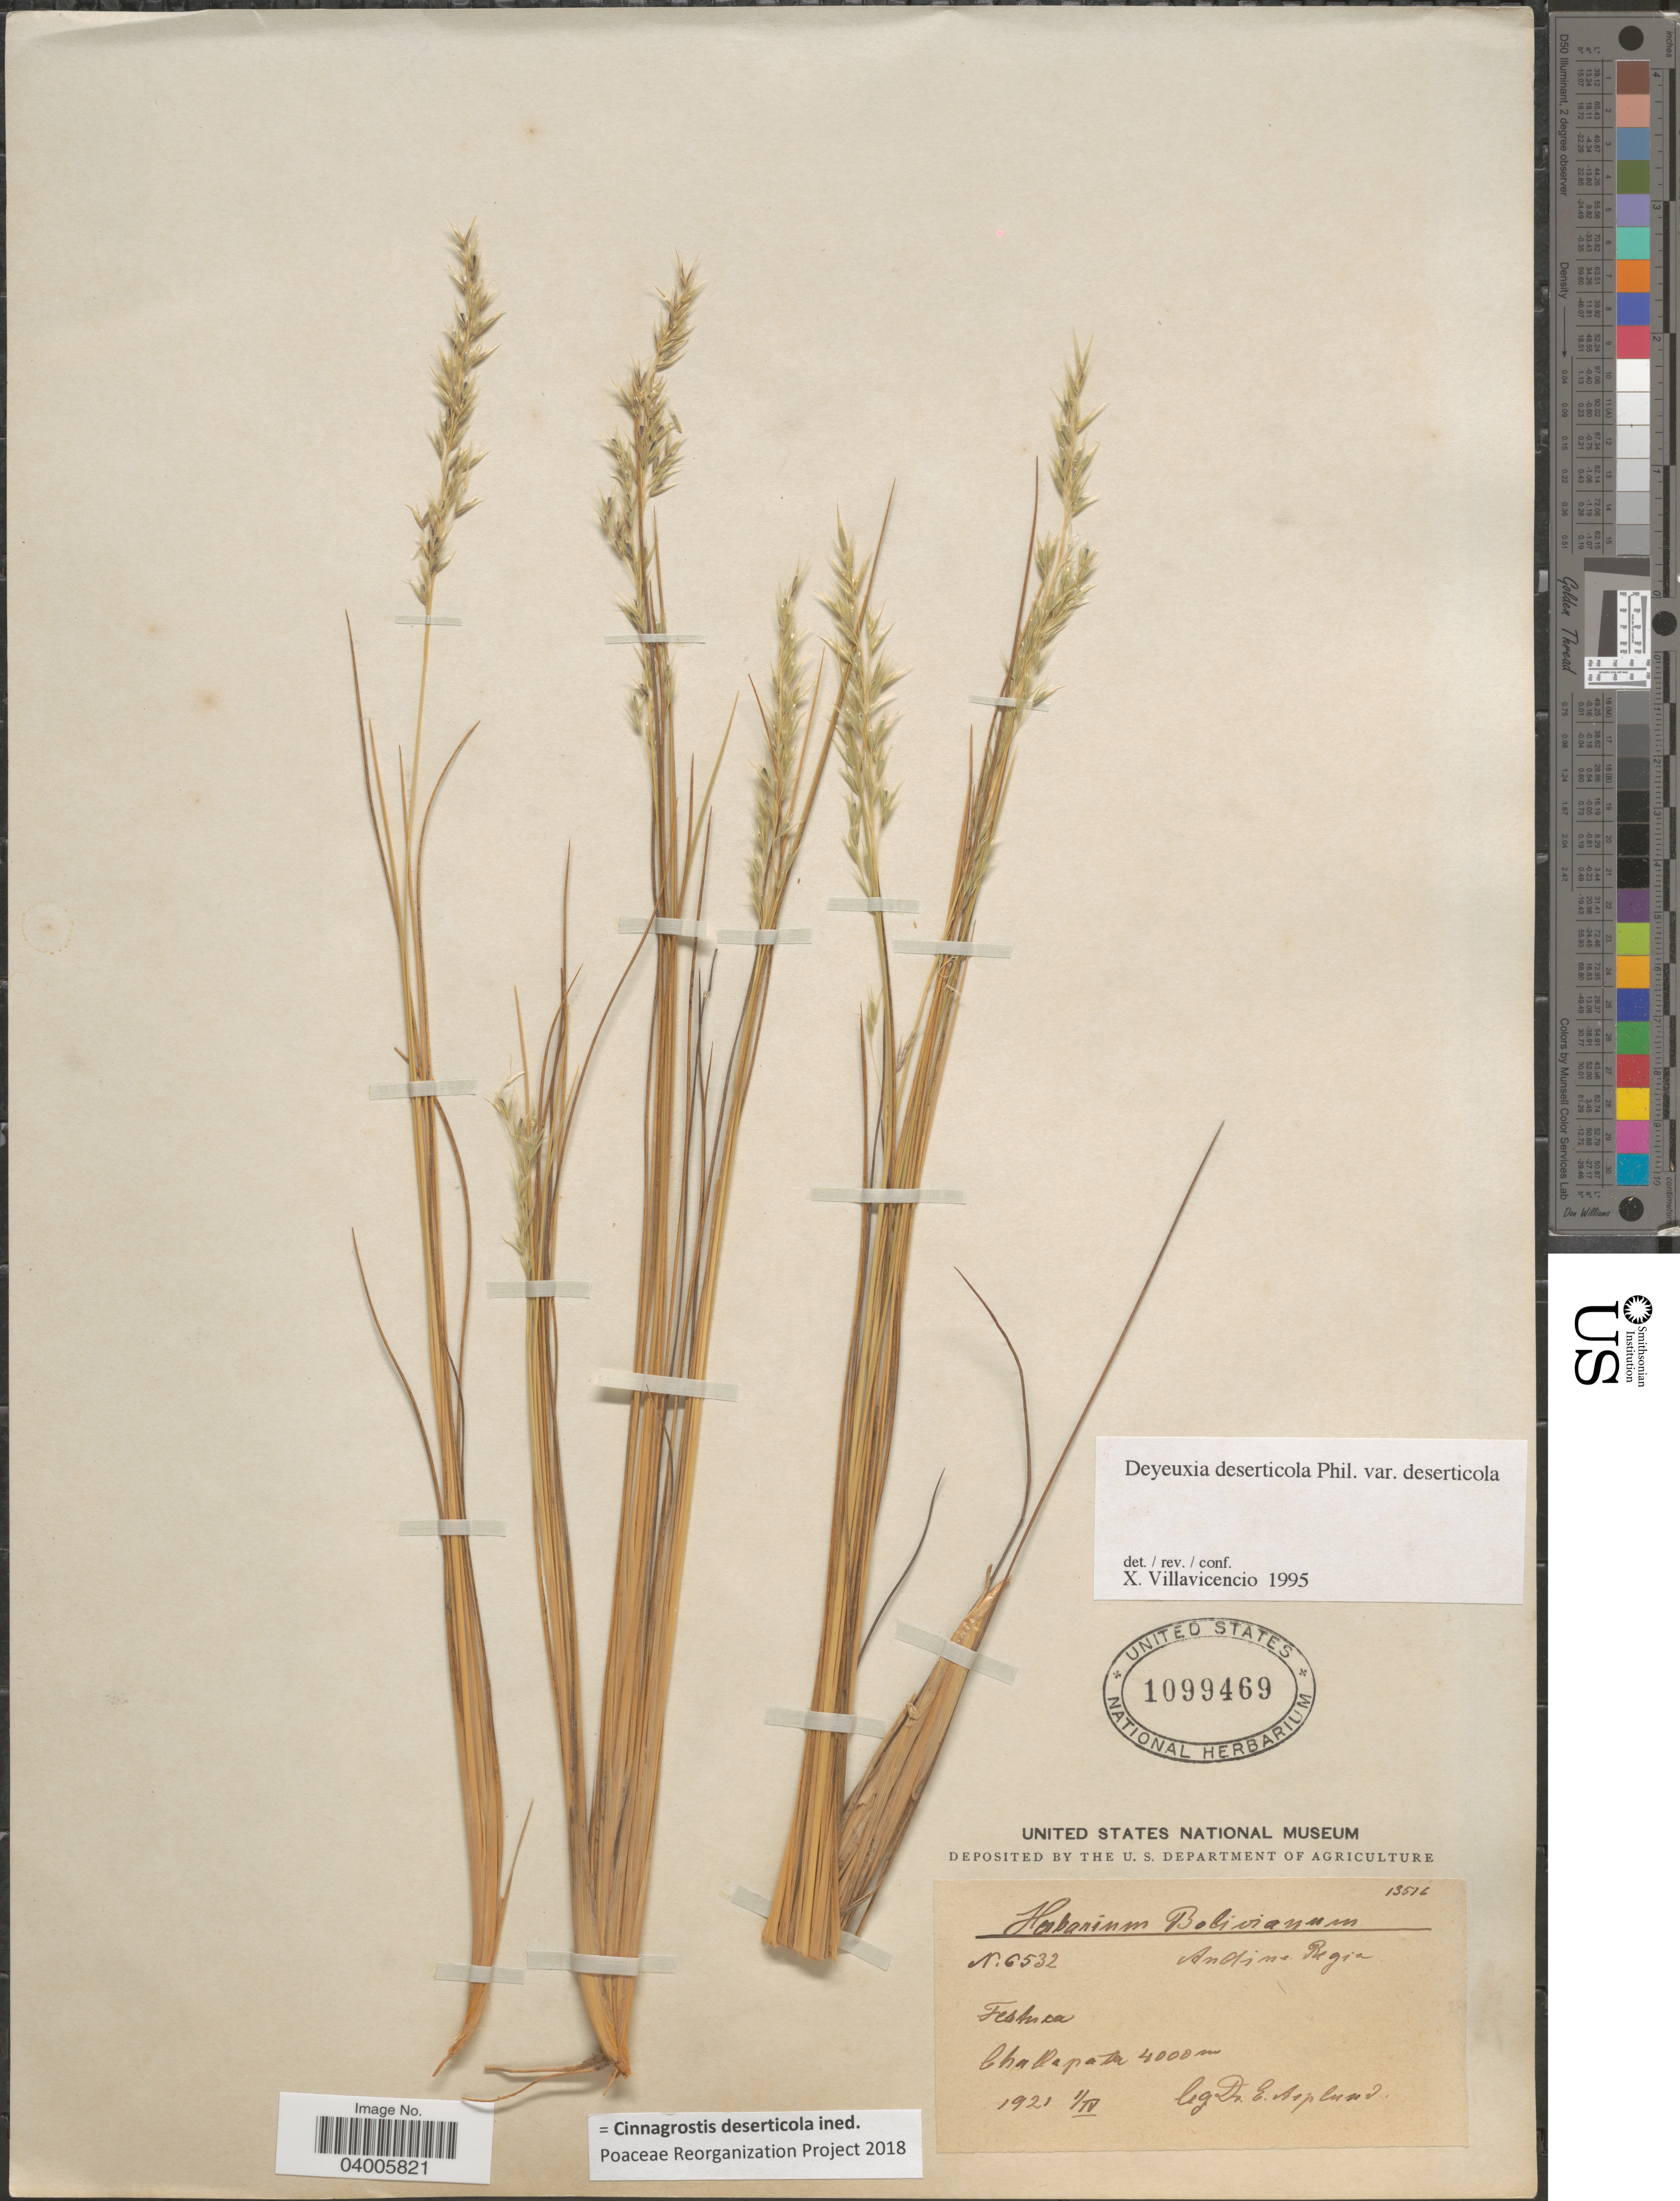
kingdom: Plantae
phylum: Tracheophyta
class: Liliopsida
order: Poales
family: Poaceae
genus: Cinnagrostis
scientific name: Cinnagrostis deserticola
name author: (Phil.) P.M. Peterson et al.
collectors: E. Asplund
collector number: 6532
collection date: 1921-04-01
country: Bolivia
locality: Andine Region. Challapata.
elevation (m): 4000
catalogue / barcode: US 1099469